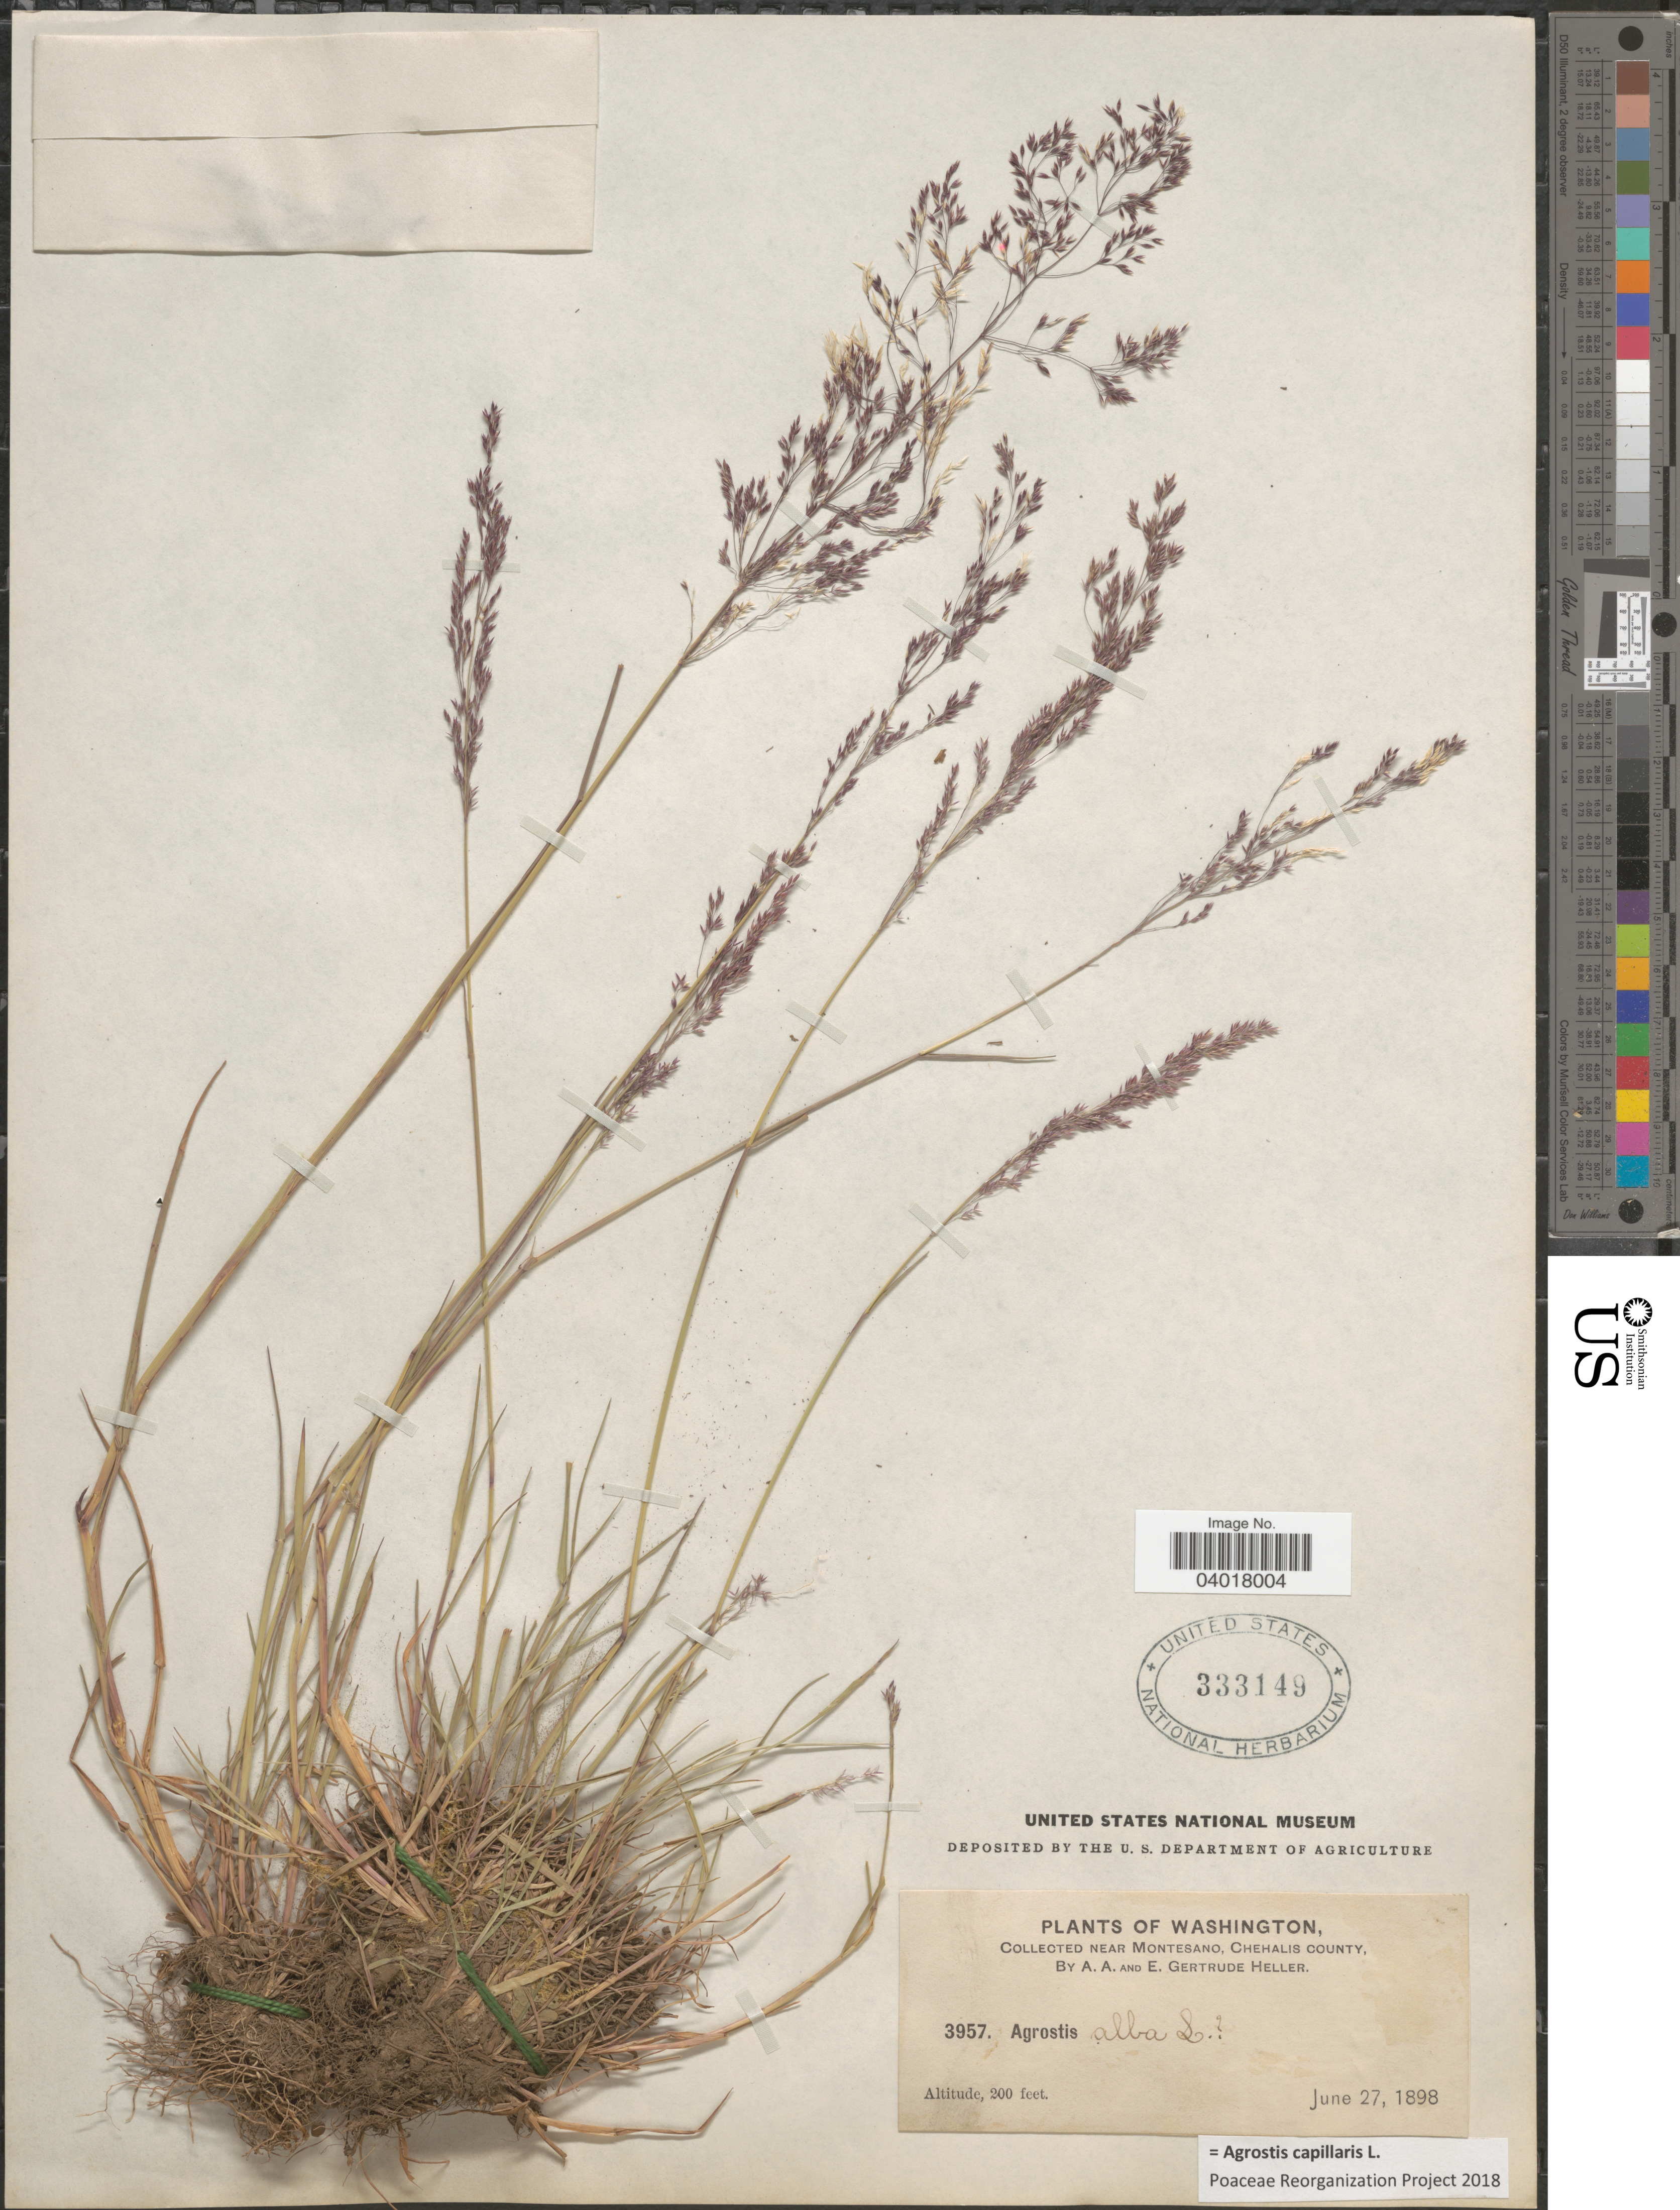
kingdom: Plantae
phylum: Tracheophyta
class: Liliopsida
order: Poales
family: Poaceae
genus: Agrostis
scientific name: Agrostis capillaris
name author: L.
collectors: A. A. Heller & E. G. Heller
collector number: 3957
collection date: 1898-06-27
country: United States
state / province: Washington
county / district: Grays Harbor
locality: Near Montesano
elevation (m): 61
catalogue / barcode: US 333149